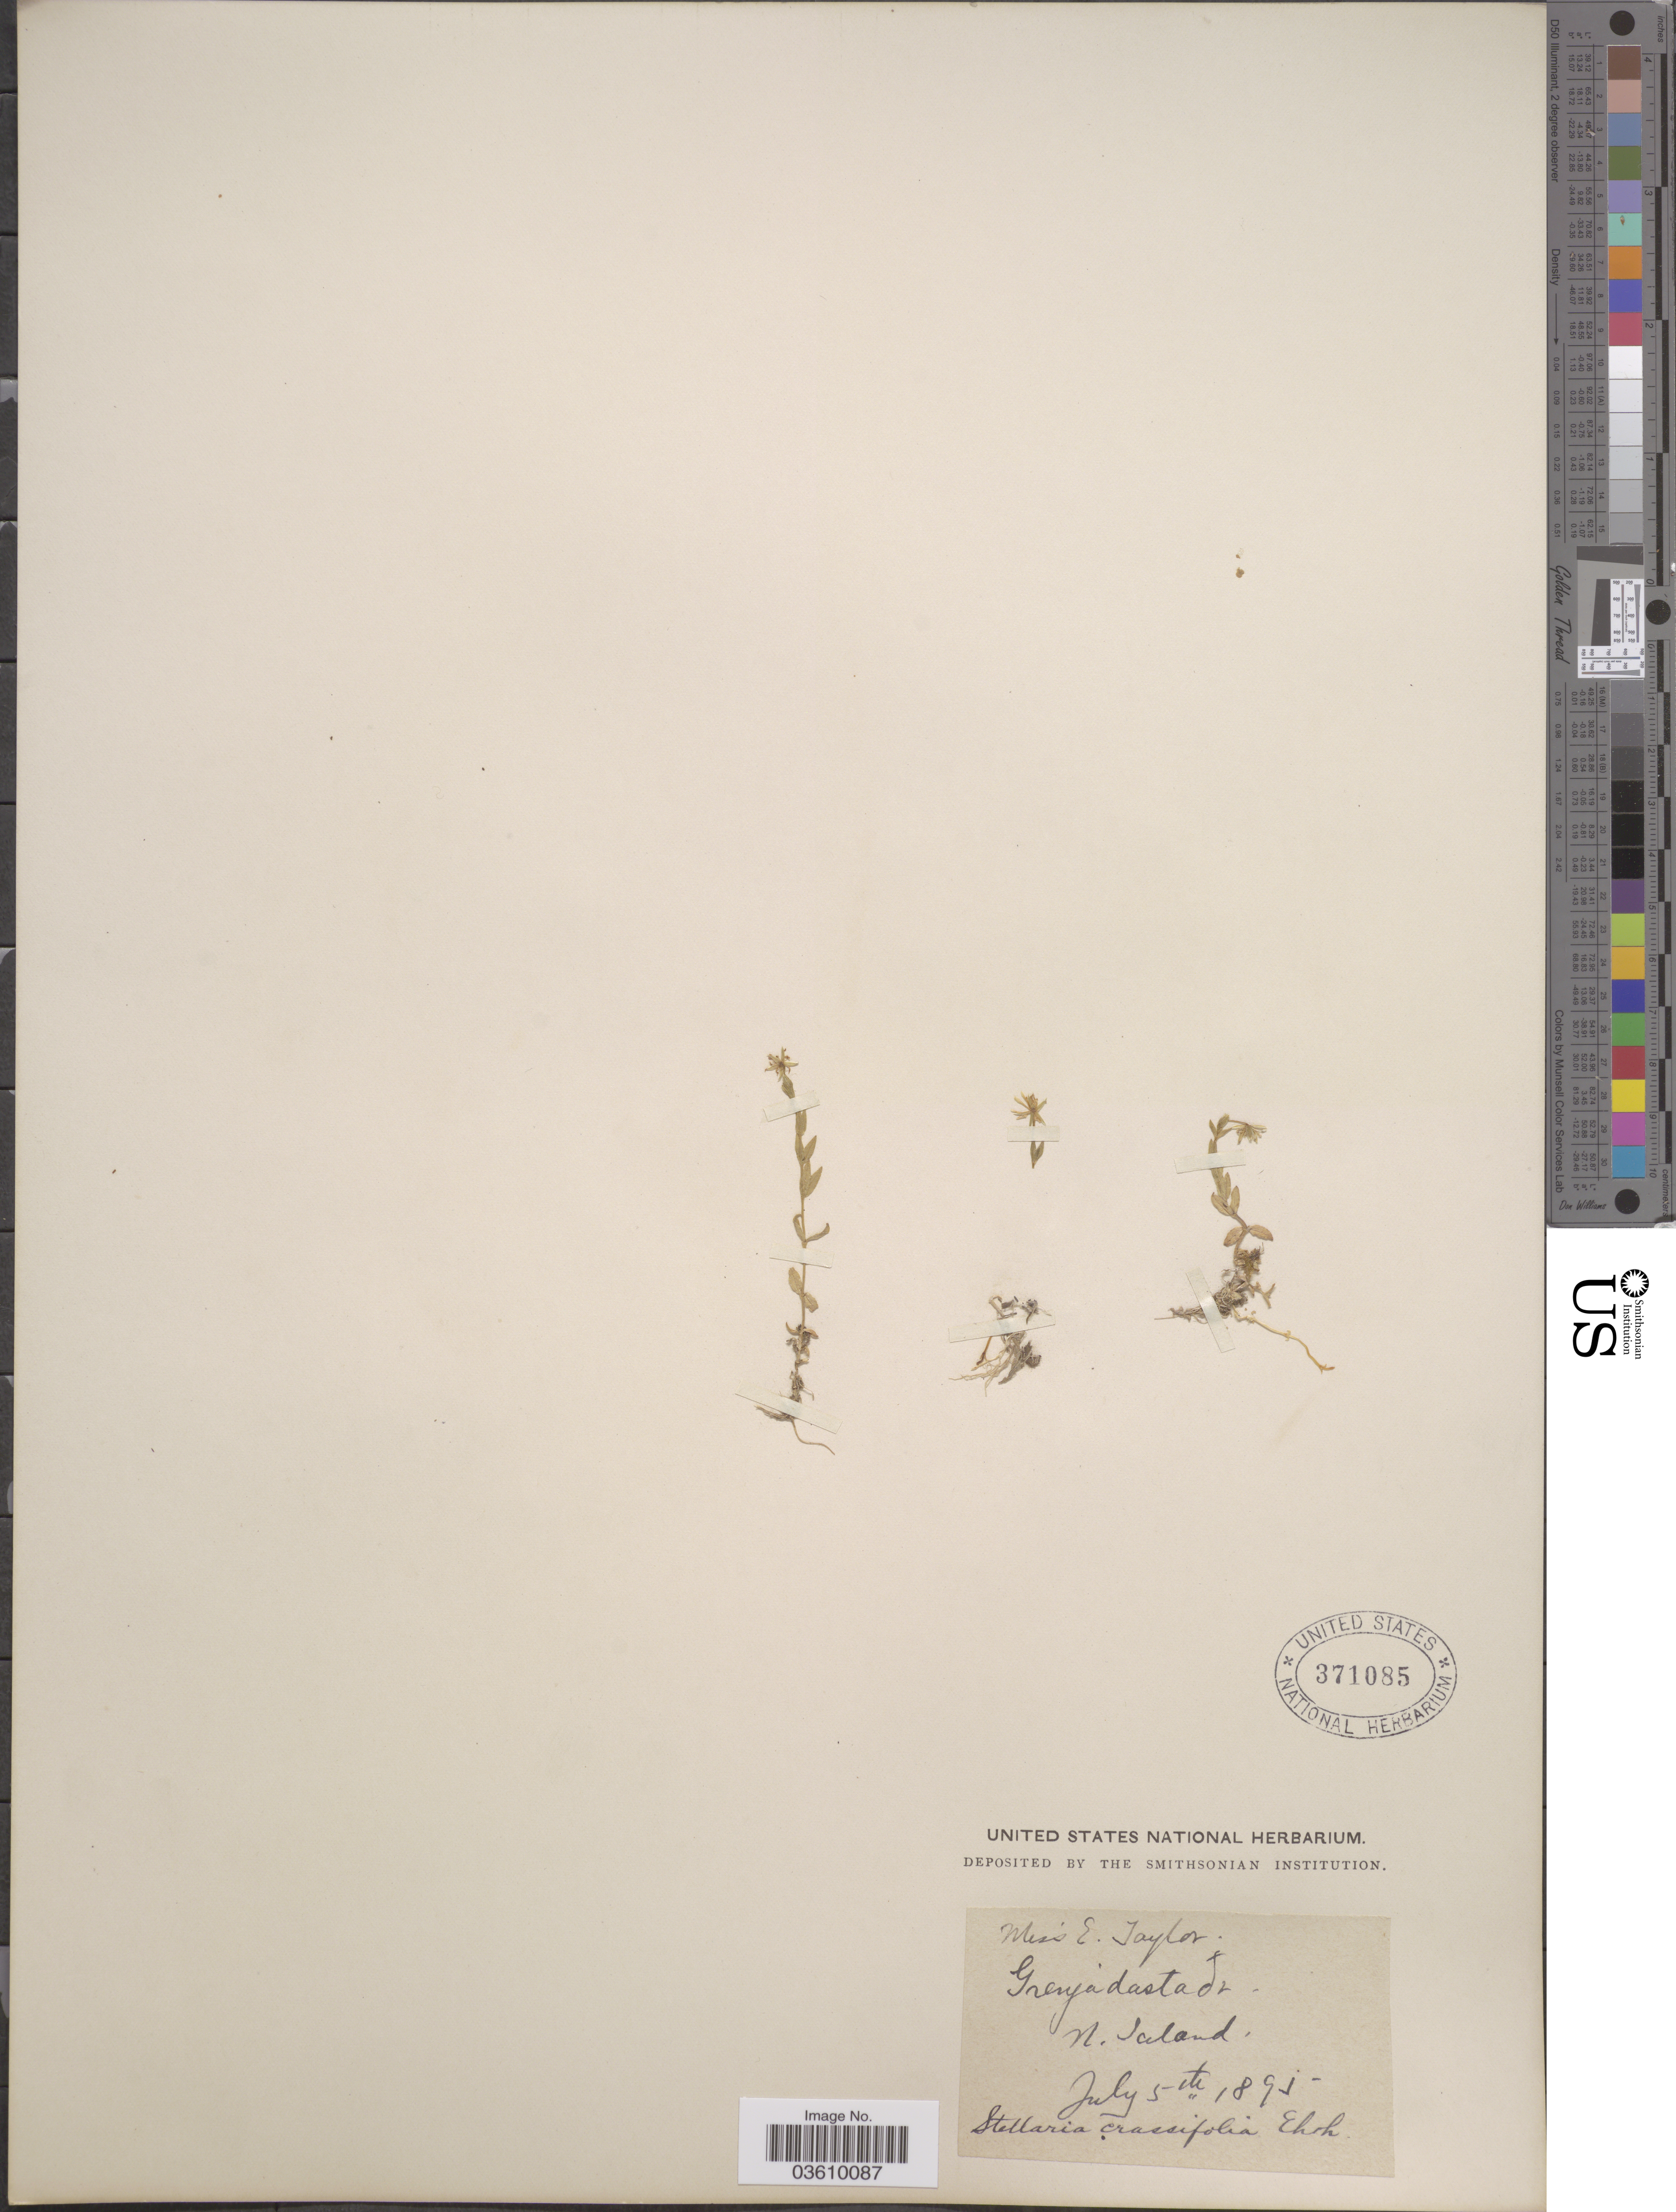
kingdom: Plantae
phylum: Tracheophyta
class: Magnoliopsida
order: Caryophyllales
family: Caryophyllaceae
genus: Stellaria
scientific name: Stellaria crassifolia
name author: Ehrh.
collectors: E. Taylor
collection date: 1895-07-05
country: Iceland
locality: Grenjadastad. N. Saland.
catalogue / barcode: US 371085